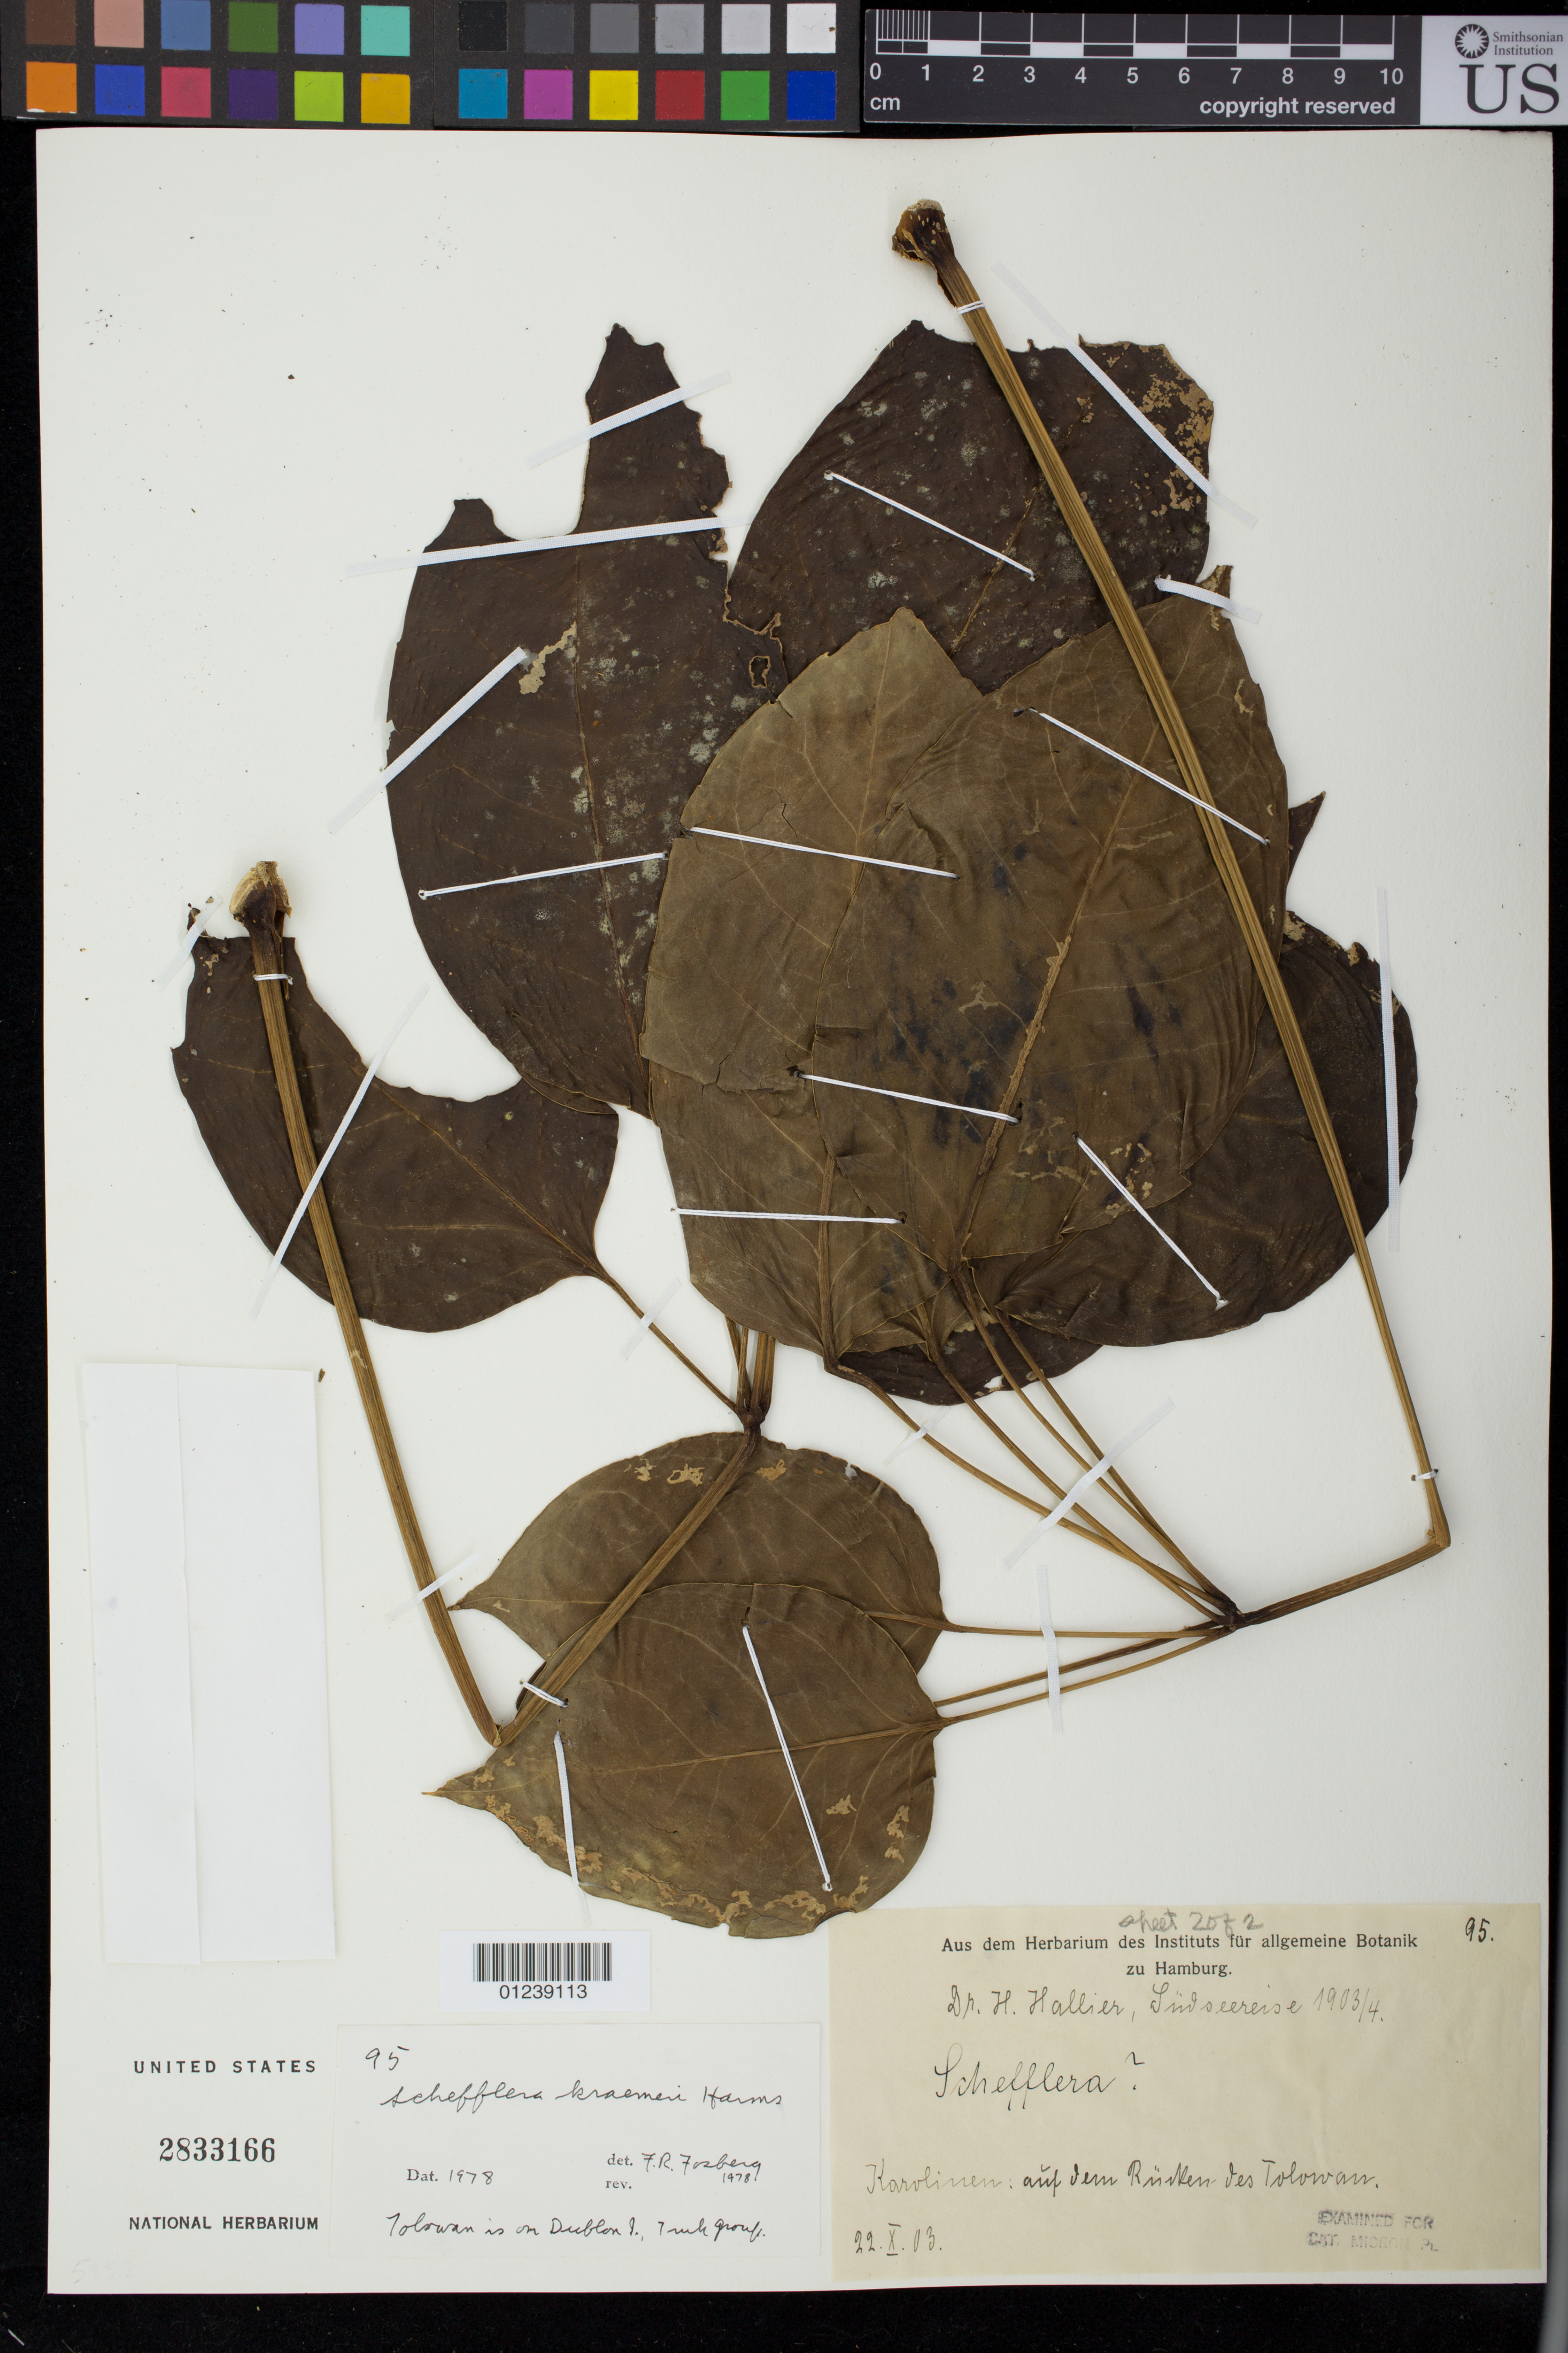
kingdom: Plantae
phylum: Tracheophyta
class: Magnoliopsida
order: Apiales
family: Araliaceae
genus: Heptapleurum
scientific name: Heptapleurum kraemeri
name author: (Harms) Lowry & G. M. Plunkett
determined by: Wagner, W. L., (BOT), Smithsonian Institution - National Museum of Natural History (UNITED STATES)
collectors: H. Hallier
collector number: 95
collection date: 1903-10-22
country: Micronesia, Federated States of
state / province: Truk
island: Dublon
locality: Karvlinen: aùf Iein Rùiken Ies Tolowan.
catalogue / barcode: US 2833166